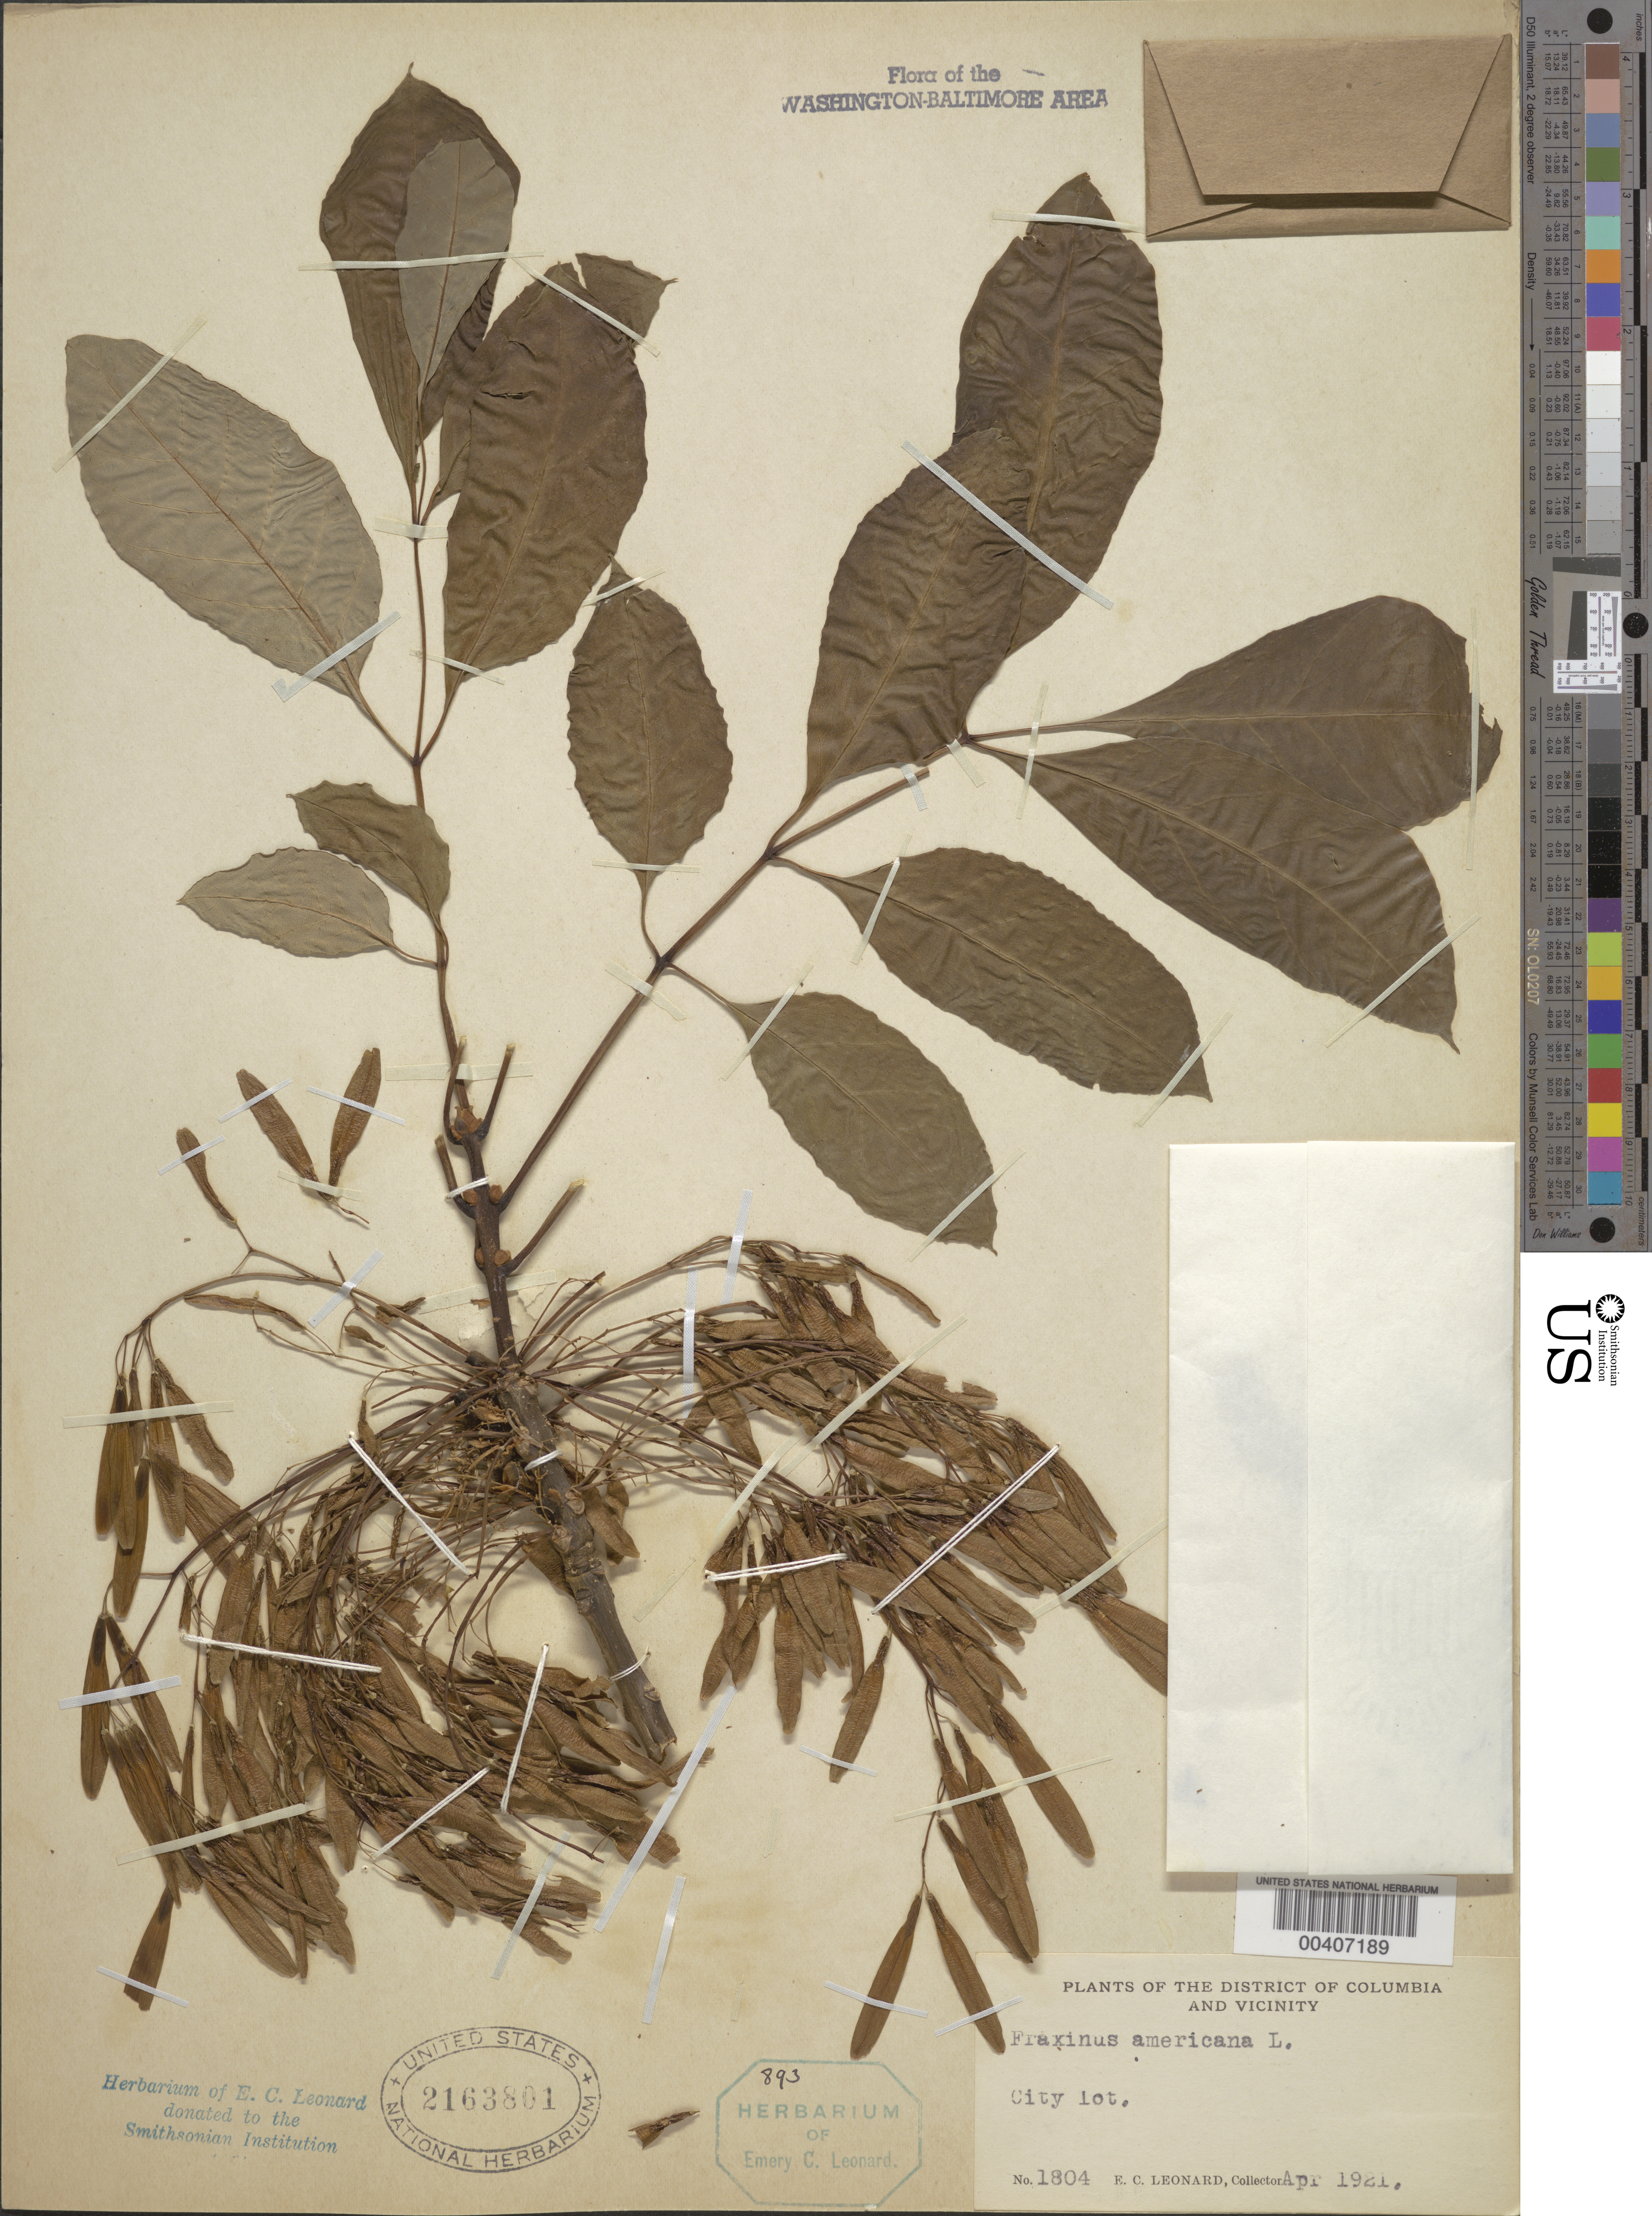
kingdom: Plantae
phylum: Tracheophyta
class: Magnoliopsida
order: Lamiales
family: Oleaceae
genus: Fraxinus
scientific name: Fraxinus americana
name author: L.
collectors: E. C. Leonard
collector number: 1804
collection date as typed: Apr 1921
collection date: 1921-04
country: United States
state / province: District of Columbia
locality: City Lot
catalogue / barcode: US 2163801